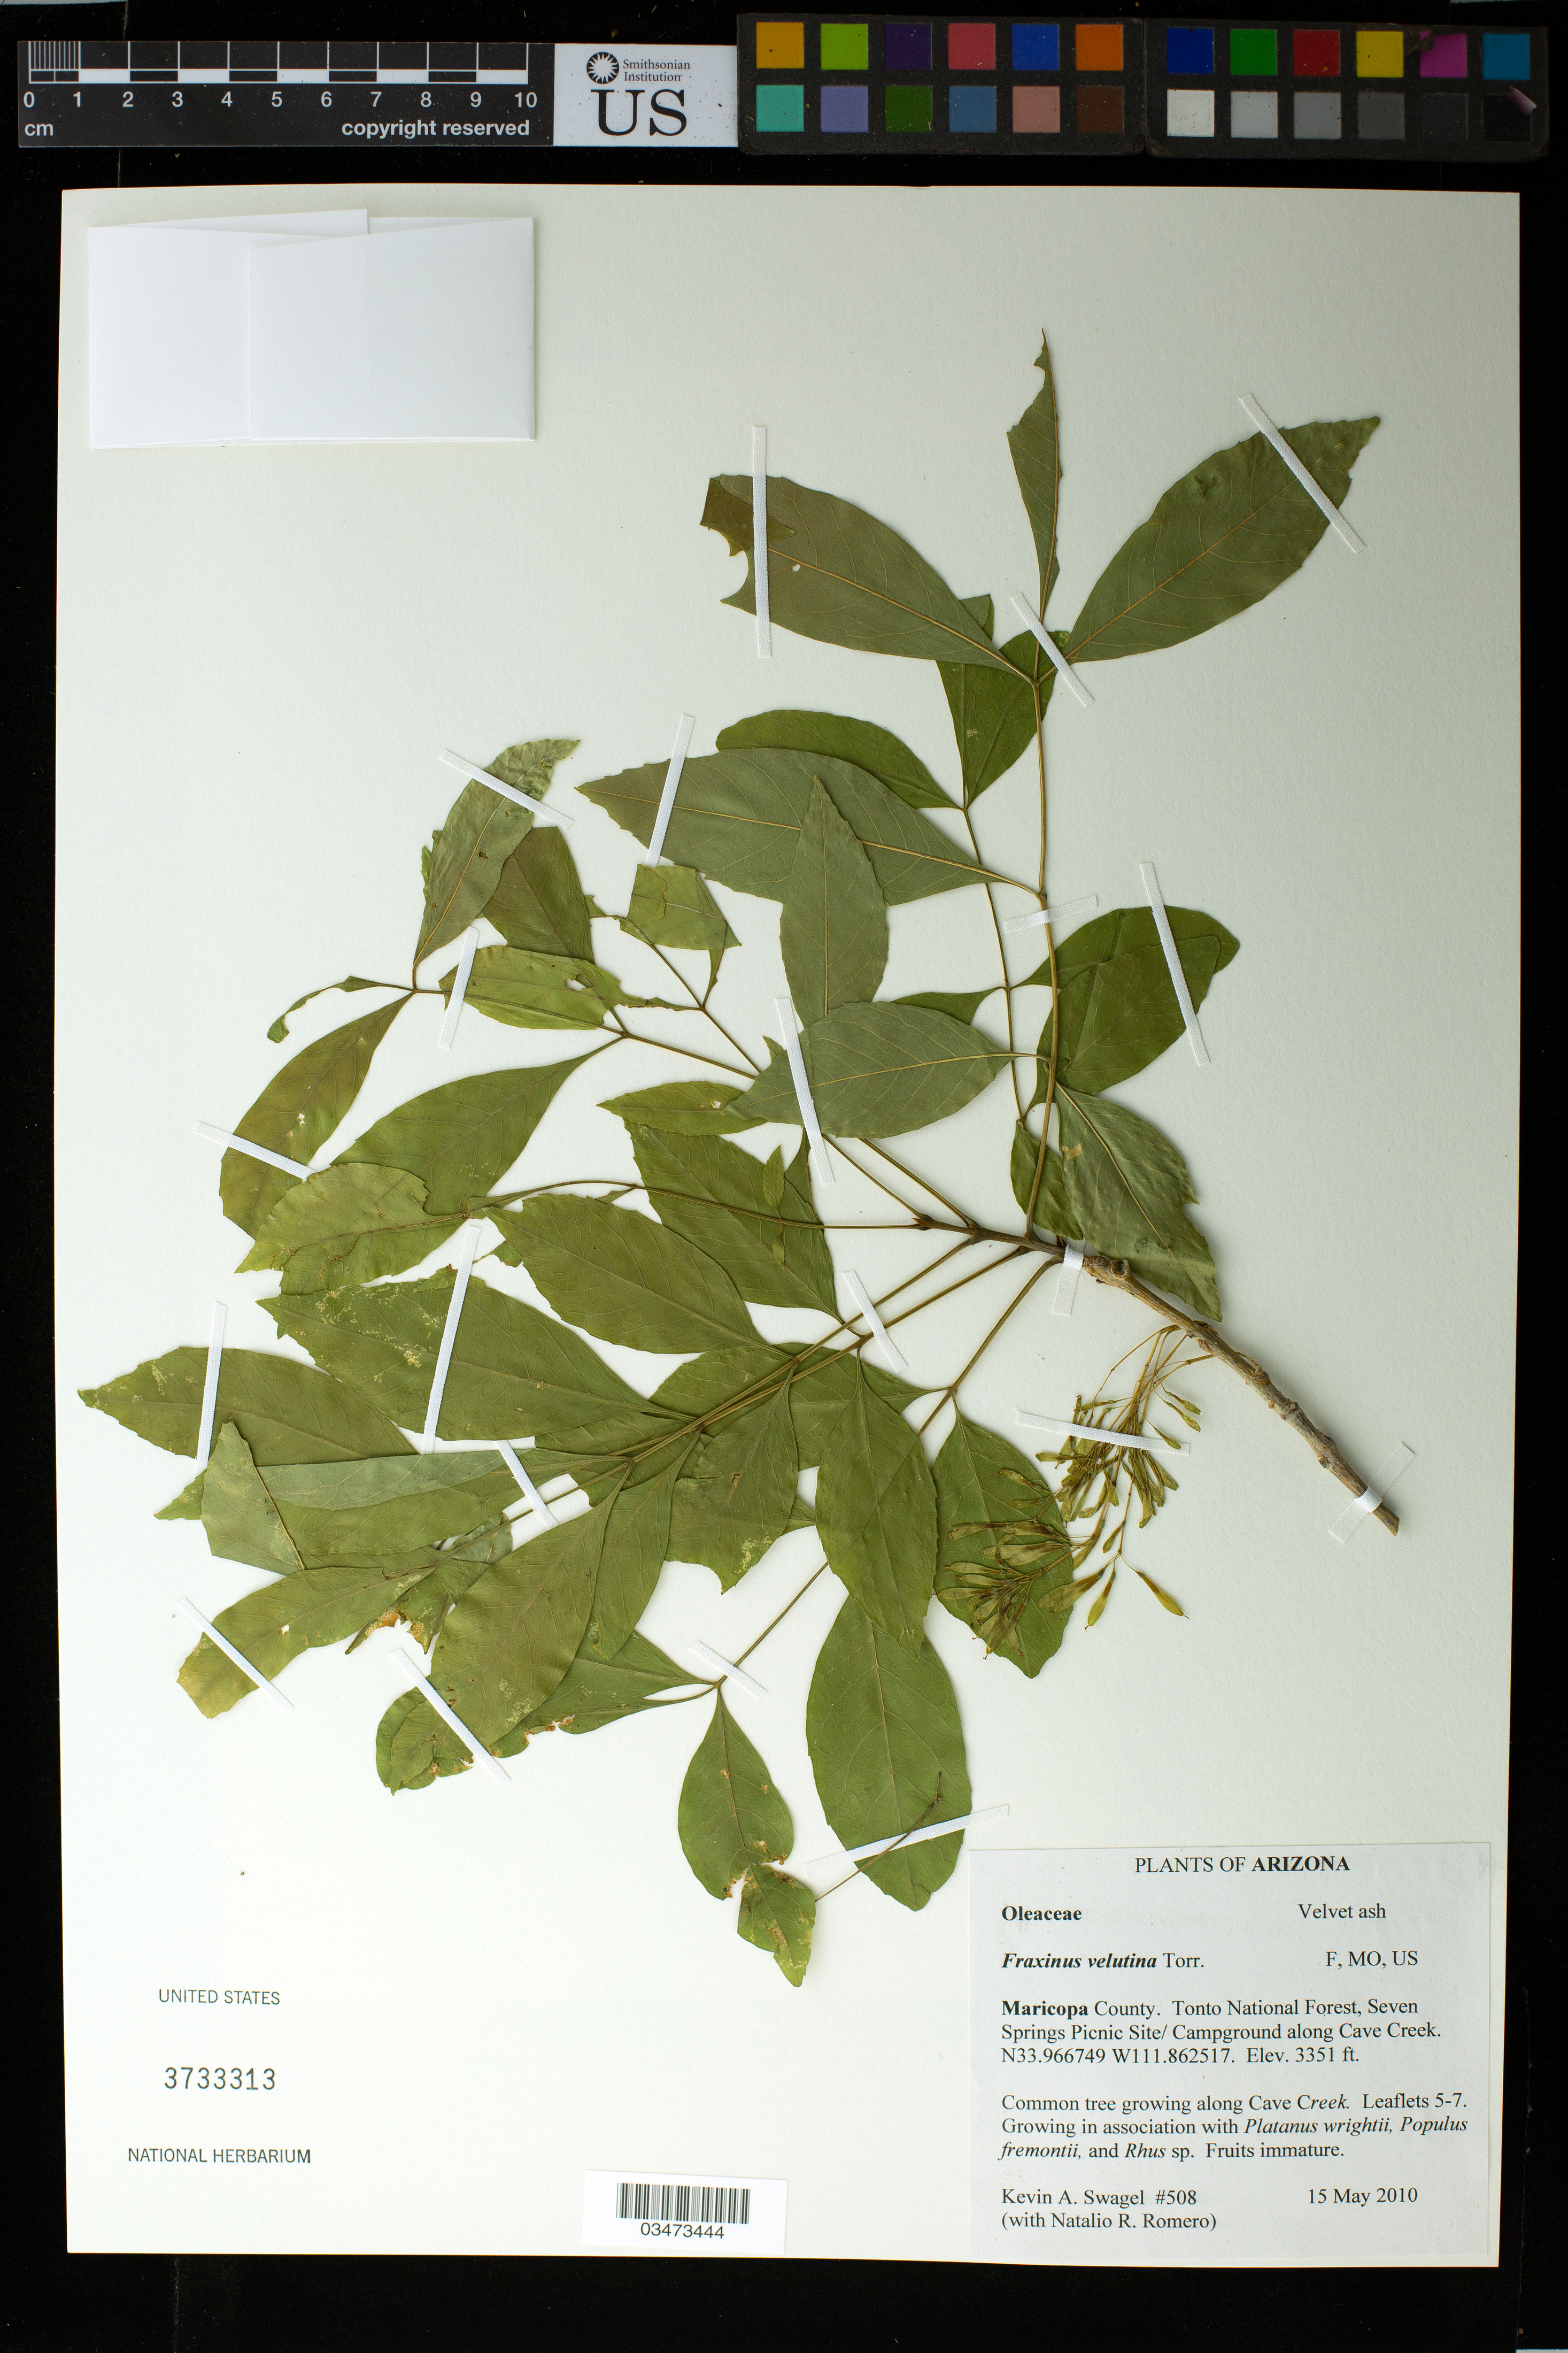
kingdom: Plantae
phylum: Tracheophyta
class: Magnoliopsida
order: Lamiales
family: Oleaceae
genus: Fraxinus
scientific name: Fraxinus velutina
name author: Torr.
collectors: K. Swagel & N. Romero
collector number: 508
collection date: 2010-05-15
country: United States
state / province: Arizona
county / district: Maricopa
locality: Maricopa County. Tonto National Forest, Seven Springs Picnic Site/ Campground along Cave Creek.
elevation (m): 1021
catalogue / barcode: US 3733313